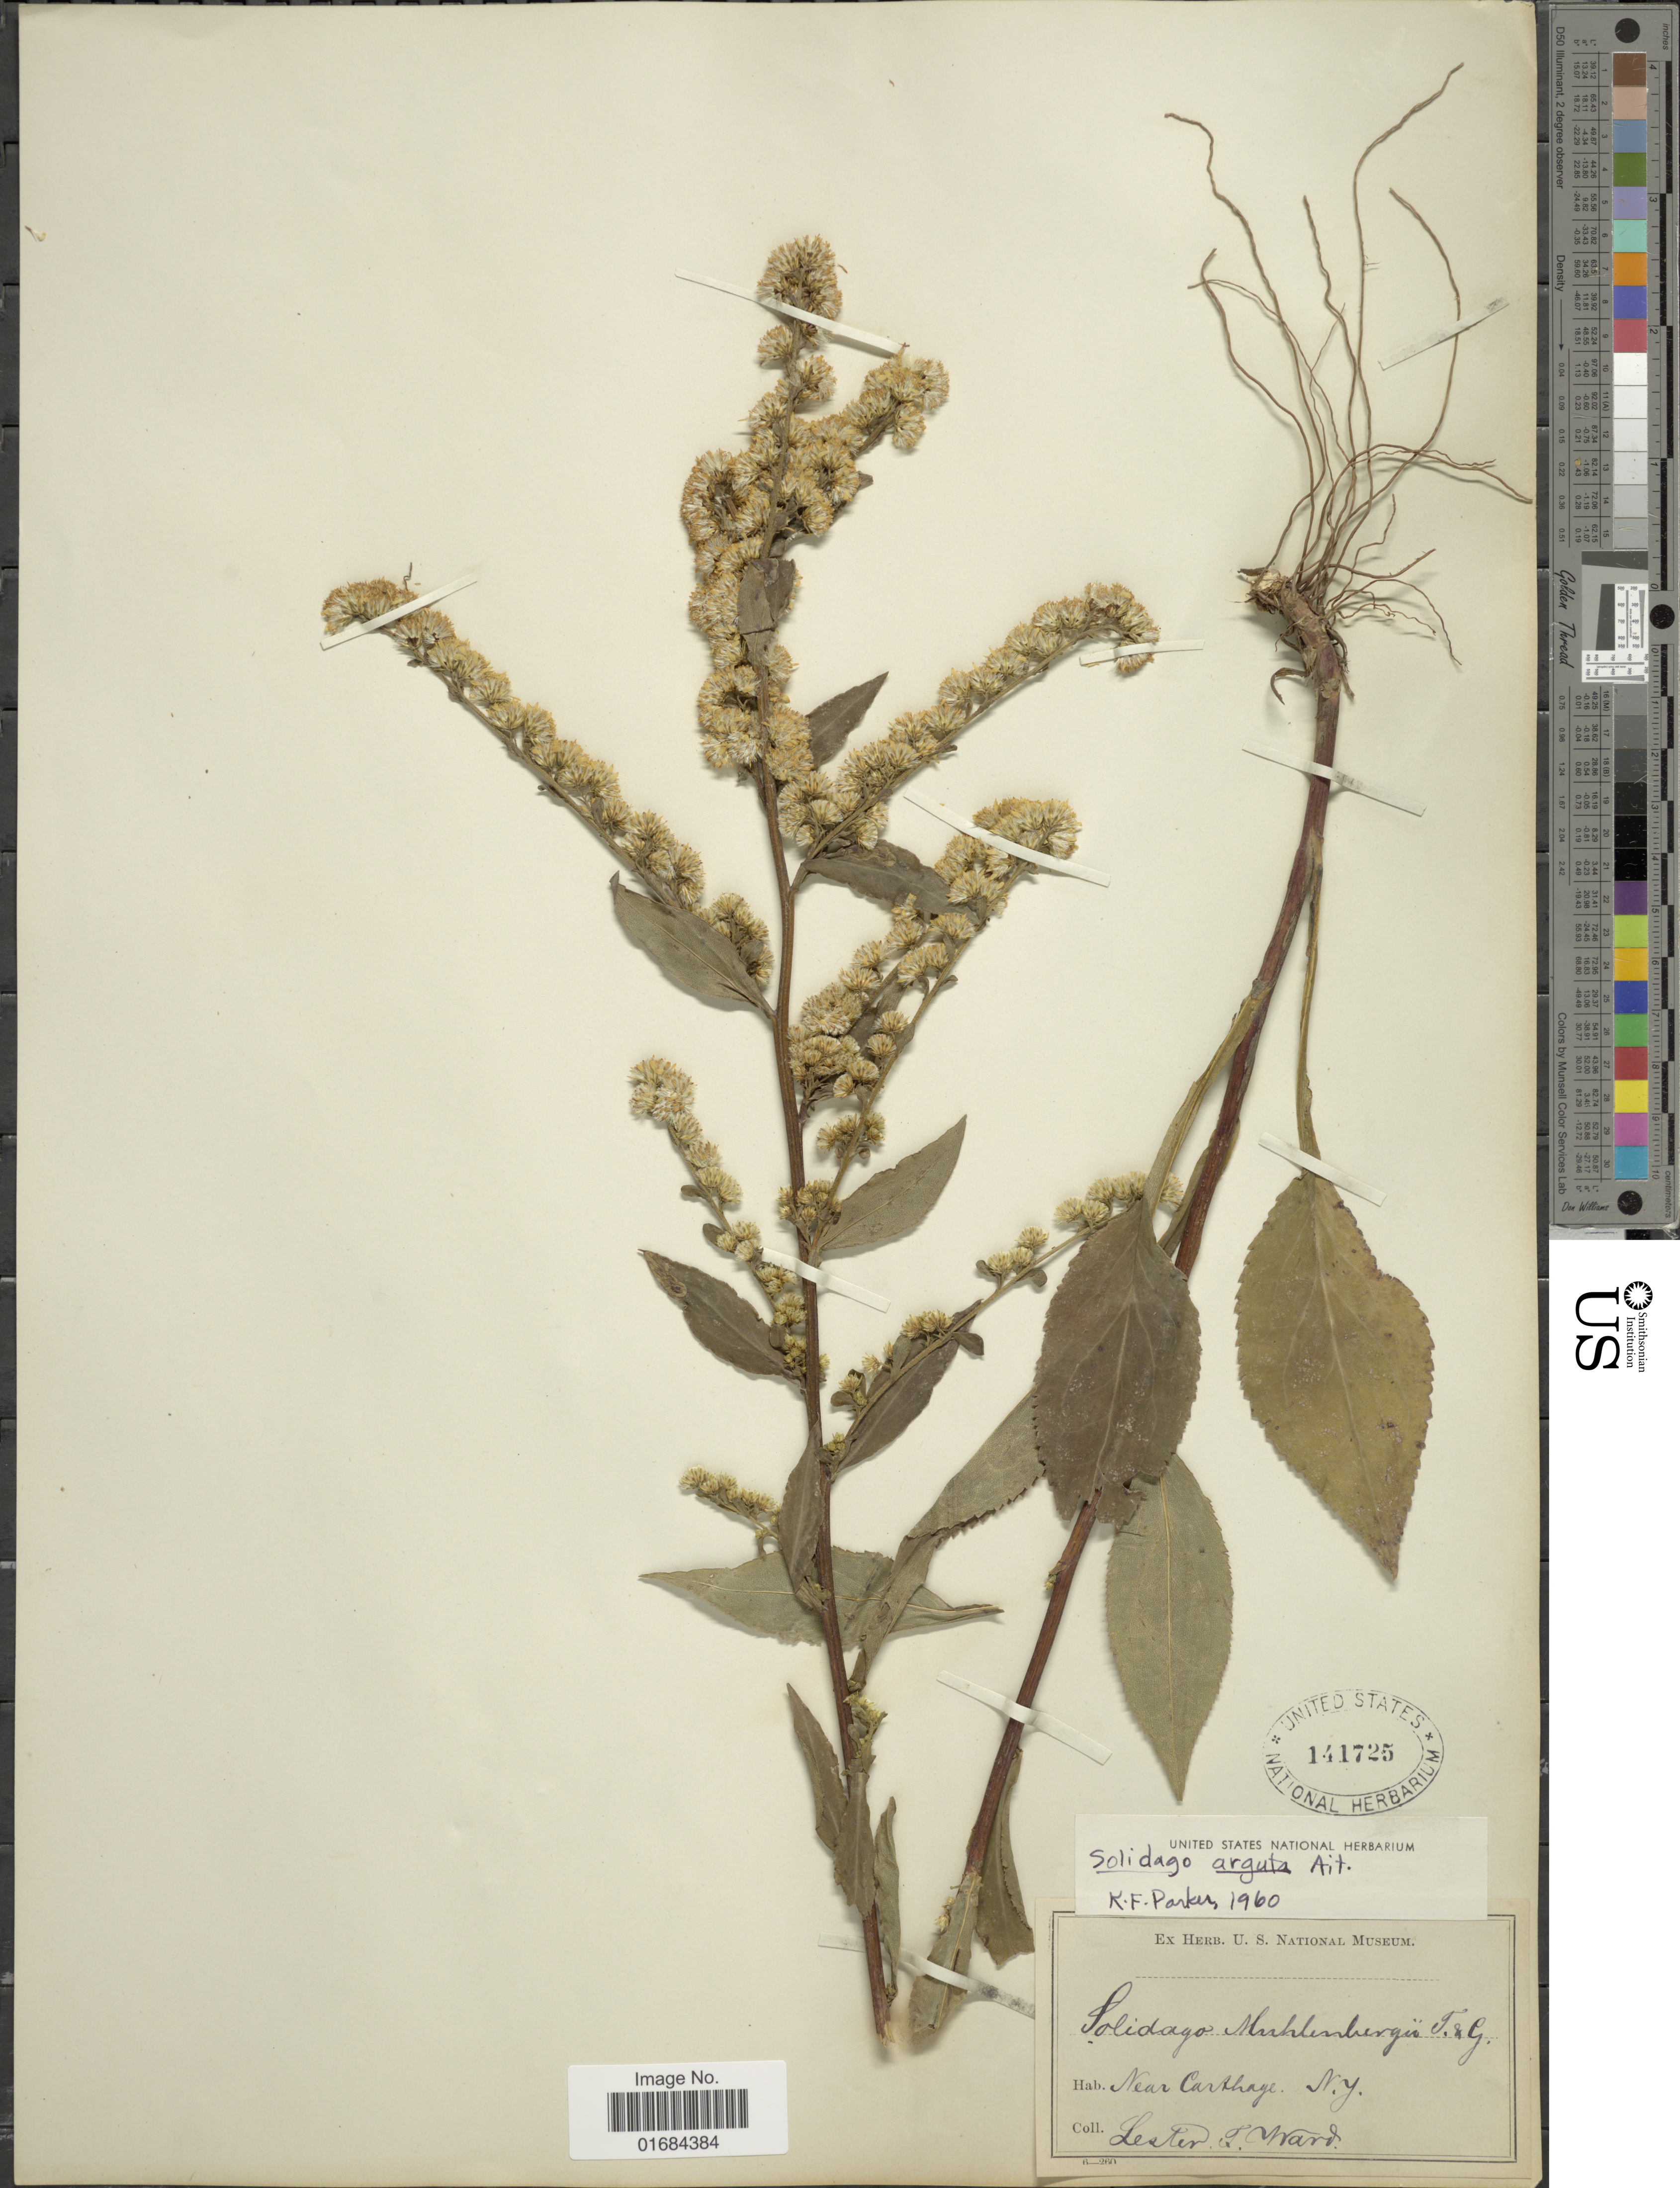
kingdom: Plantae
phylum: Tracheophyta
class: Magnoliopsida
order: Asterales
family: Asteraceae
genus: Solidago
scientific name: Solidago arguta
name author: Aiton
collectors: L. F. Ward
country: United States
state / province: New York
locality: Near Carthage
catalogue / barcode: US 141725